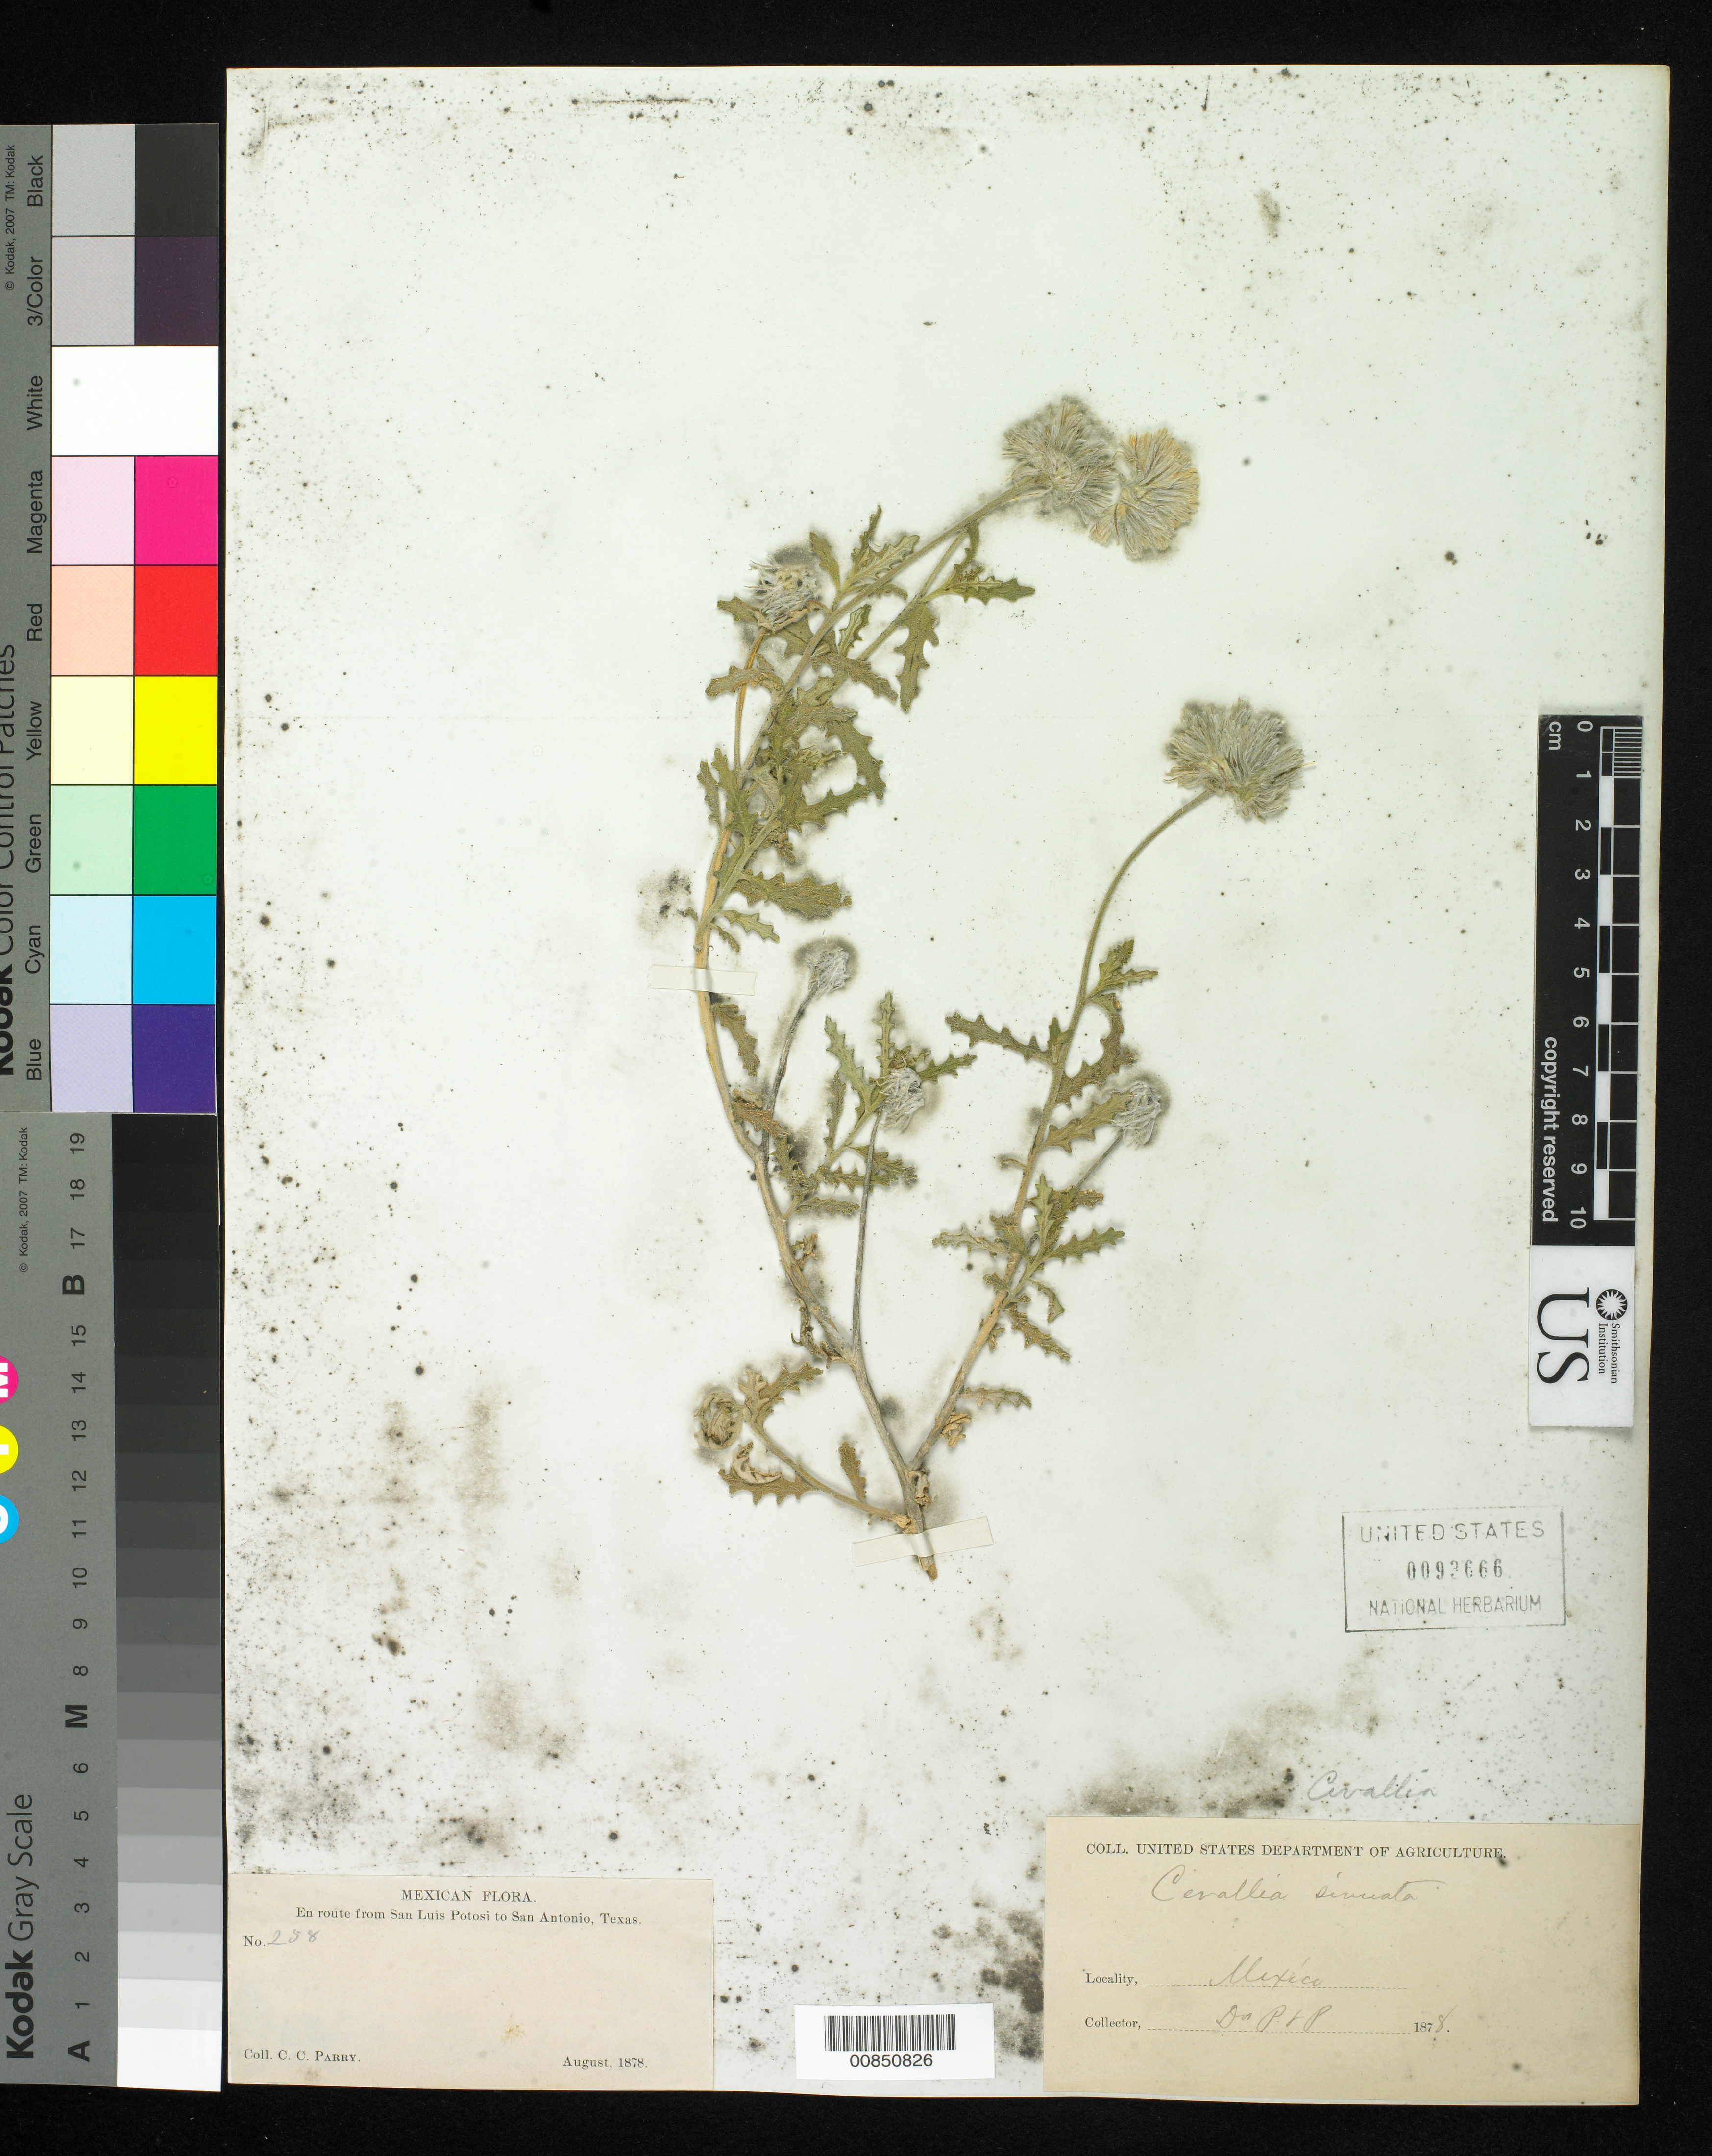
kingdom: Plantae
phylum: Tracheophyta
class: Magnoliopsida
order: Cornales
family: Loasaceae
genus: Cevallia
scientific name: Cevallia sinuata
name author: Lag.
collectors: C. C. Parry & E. Palmer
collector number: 258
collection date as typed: Aug 1878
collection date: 1878-08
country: Mexico / United States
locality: En route from San Luis Potosí to San Antonio, Texas.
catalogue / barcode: US 93666